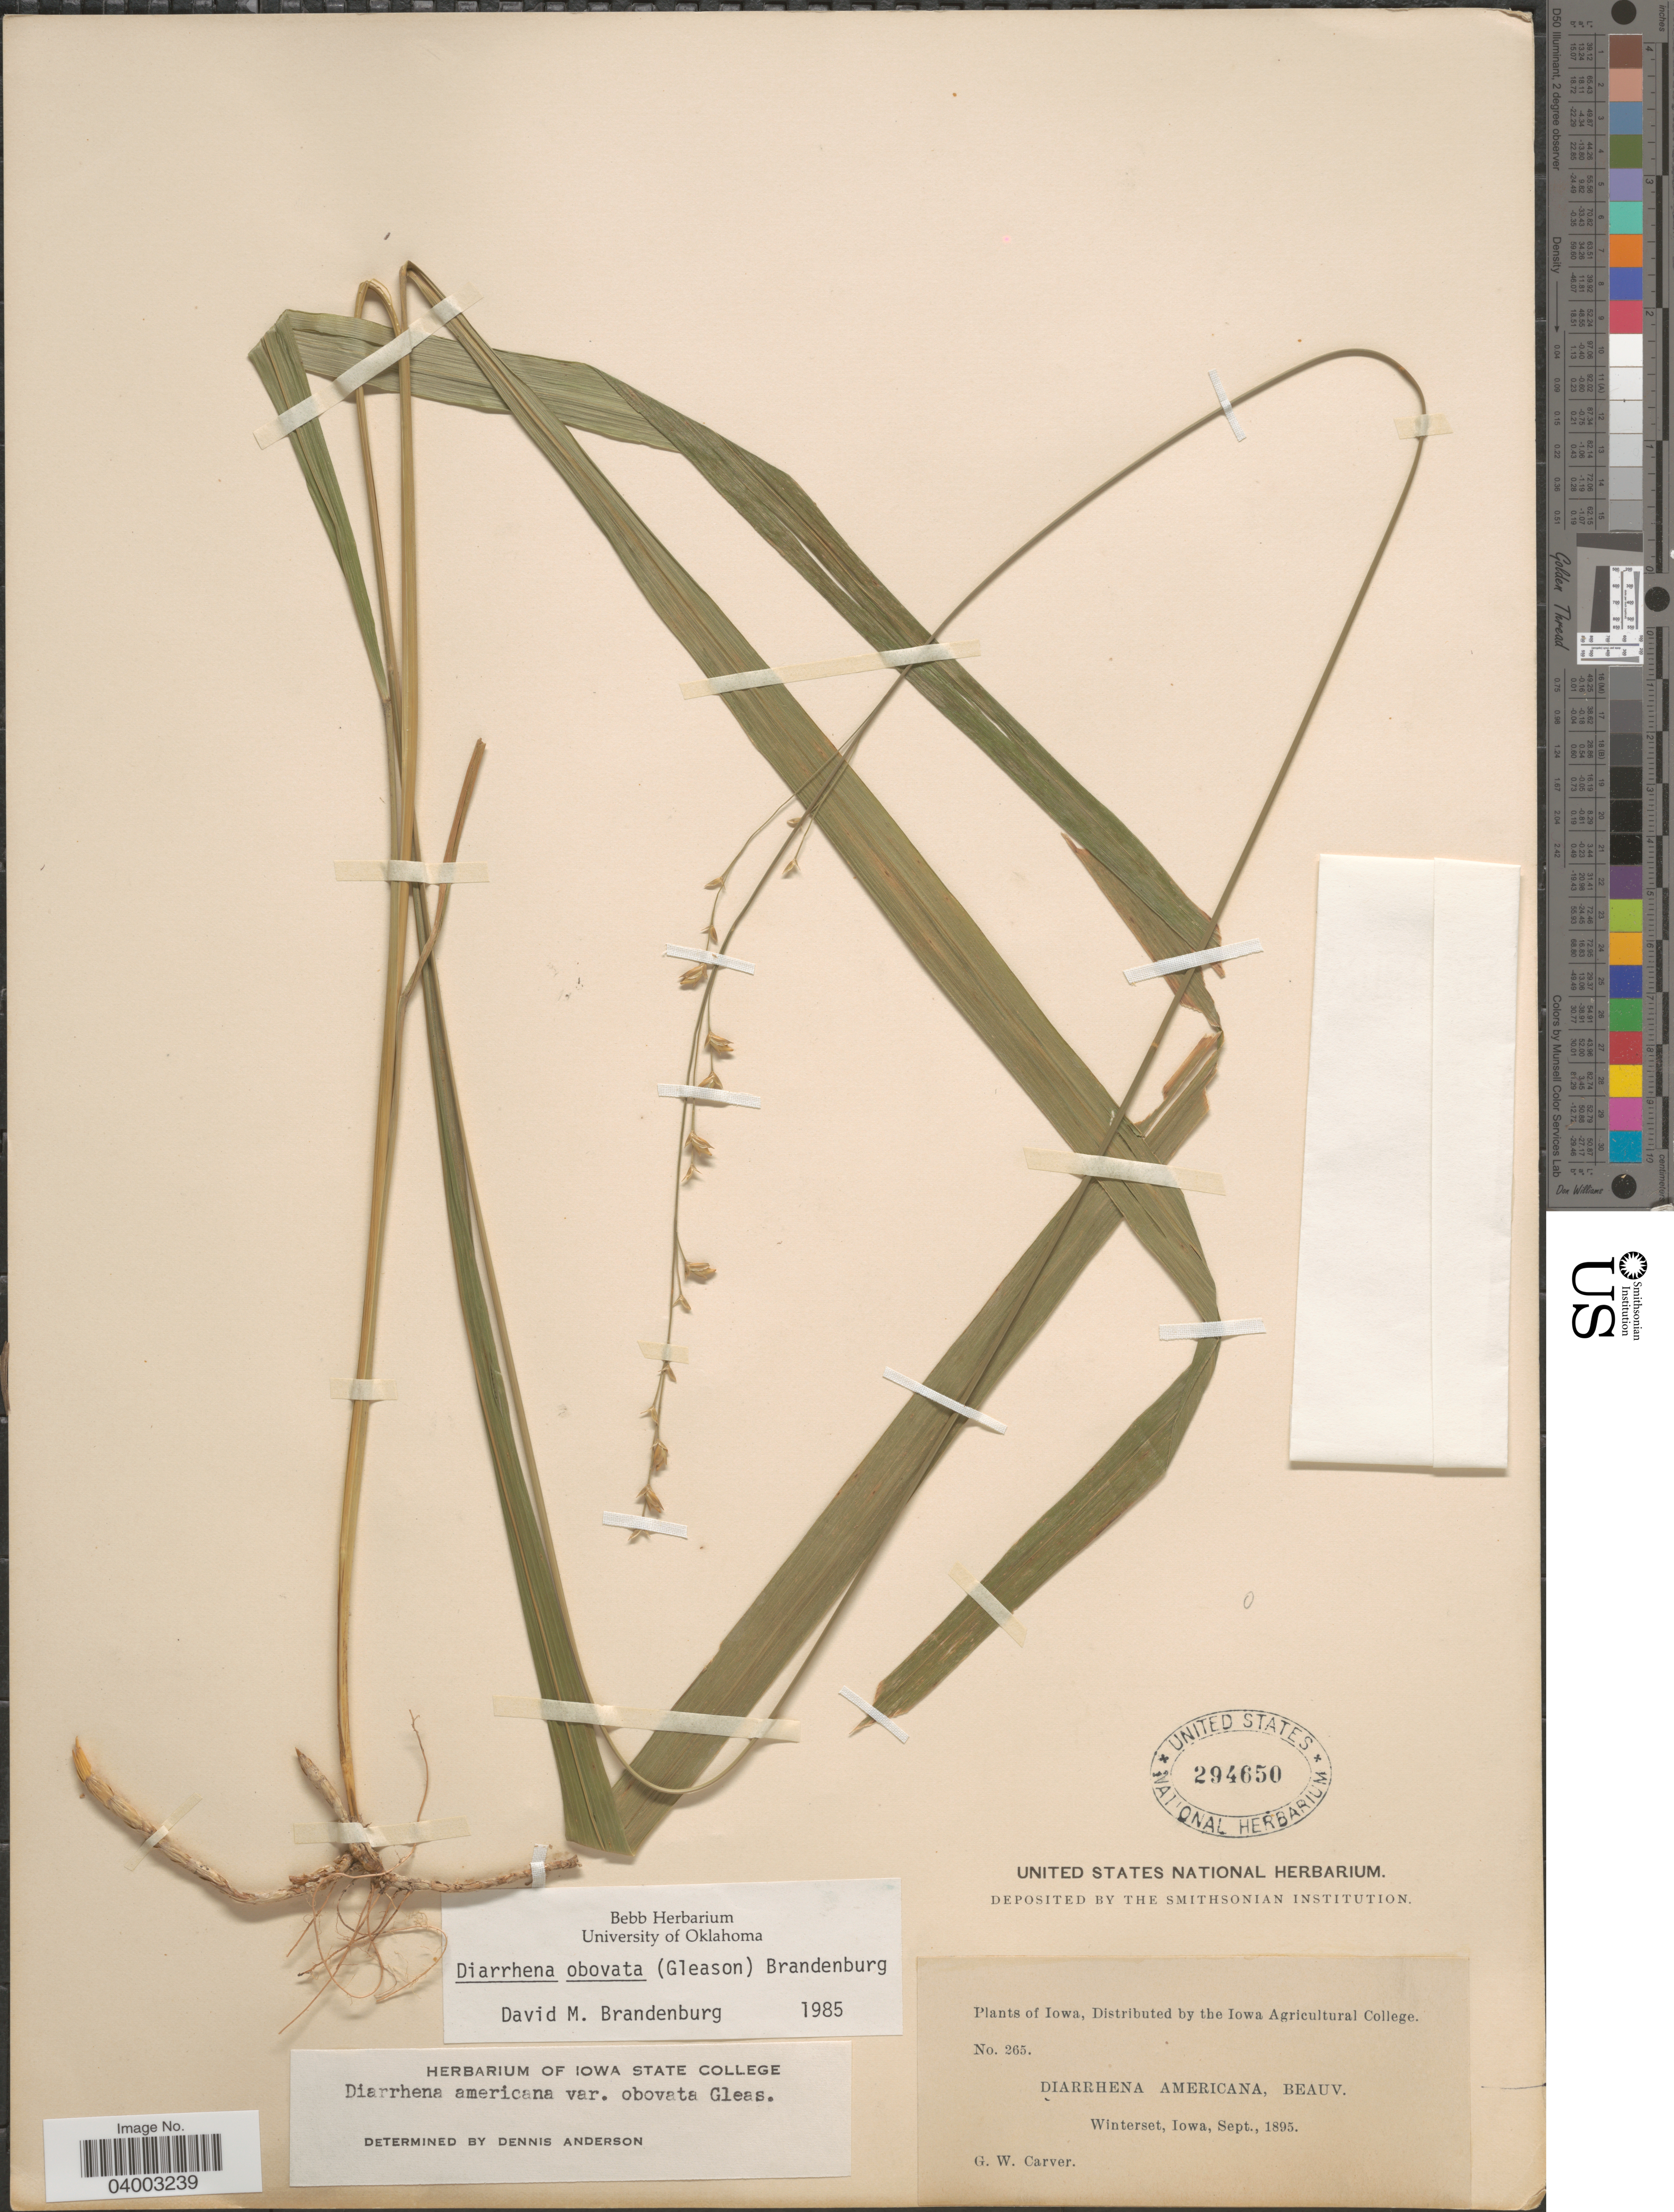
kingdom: Plantae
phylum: Tracheophyta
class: Liliopsida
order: Poales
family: Poaceae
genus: Diarrhena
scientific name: Diarrhena obovata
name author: (Gleason) Brandenburg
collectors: G. Carver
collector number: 265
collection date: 1895-09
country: United States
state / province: Iowa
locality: Winterset.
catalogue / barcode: US 294650